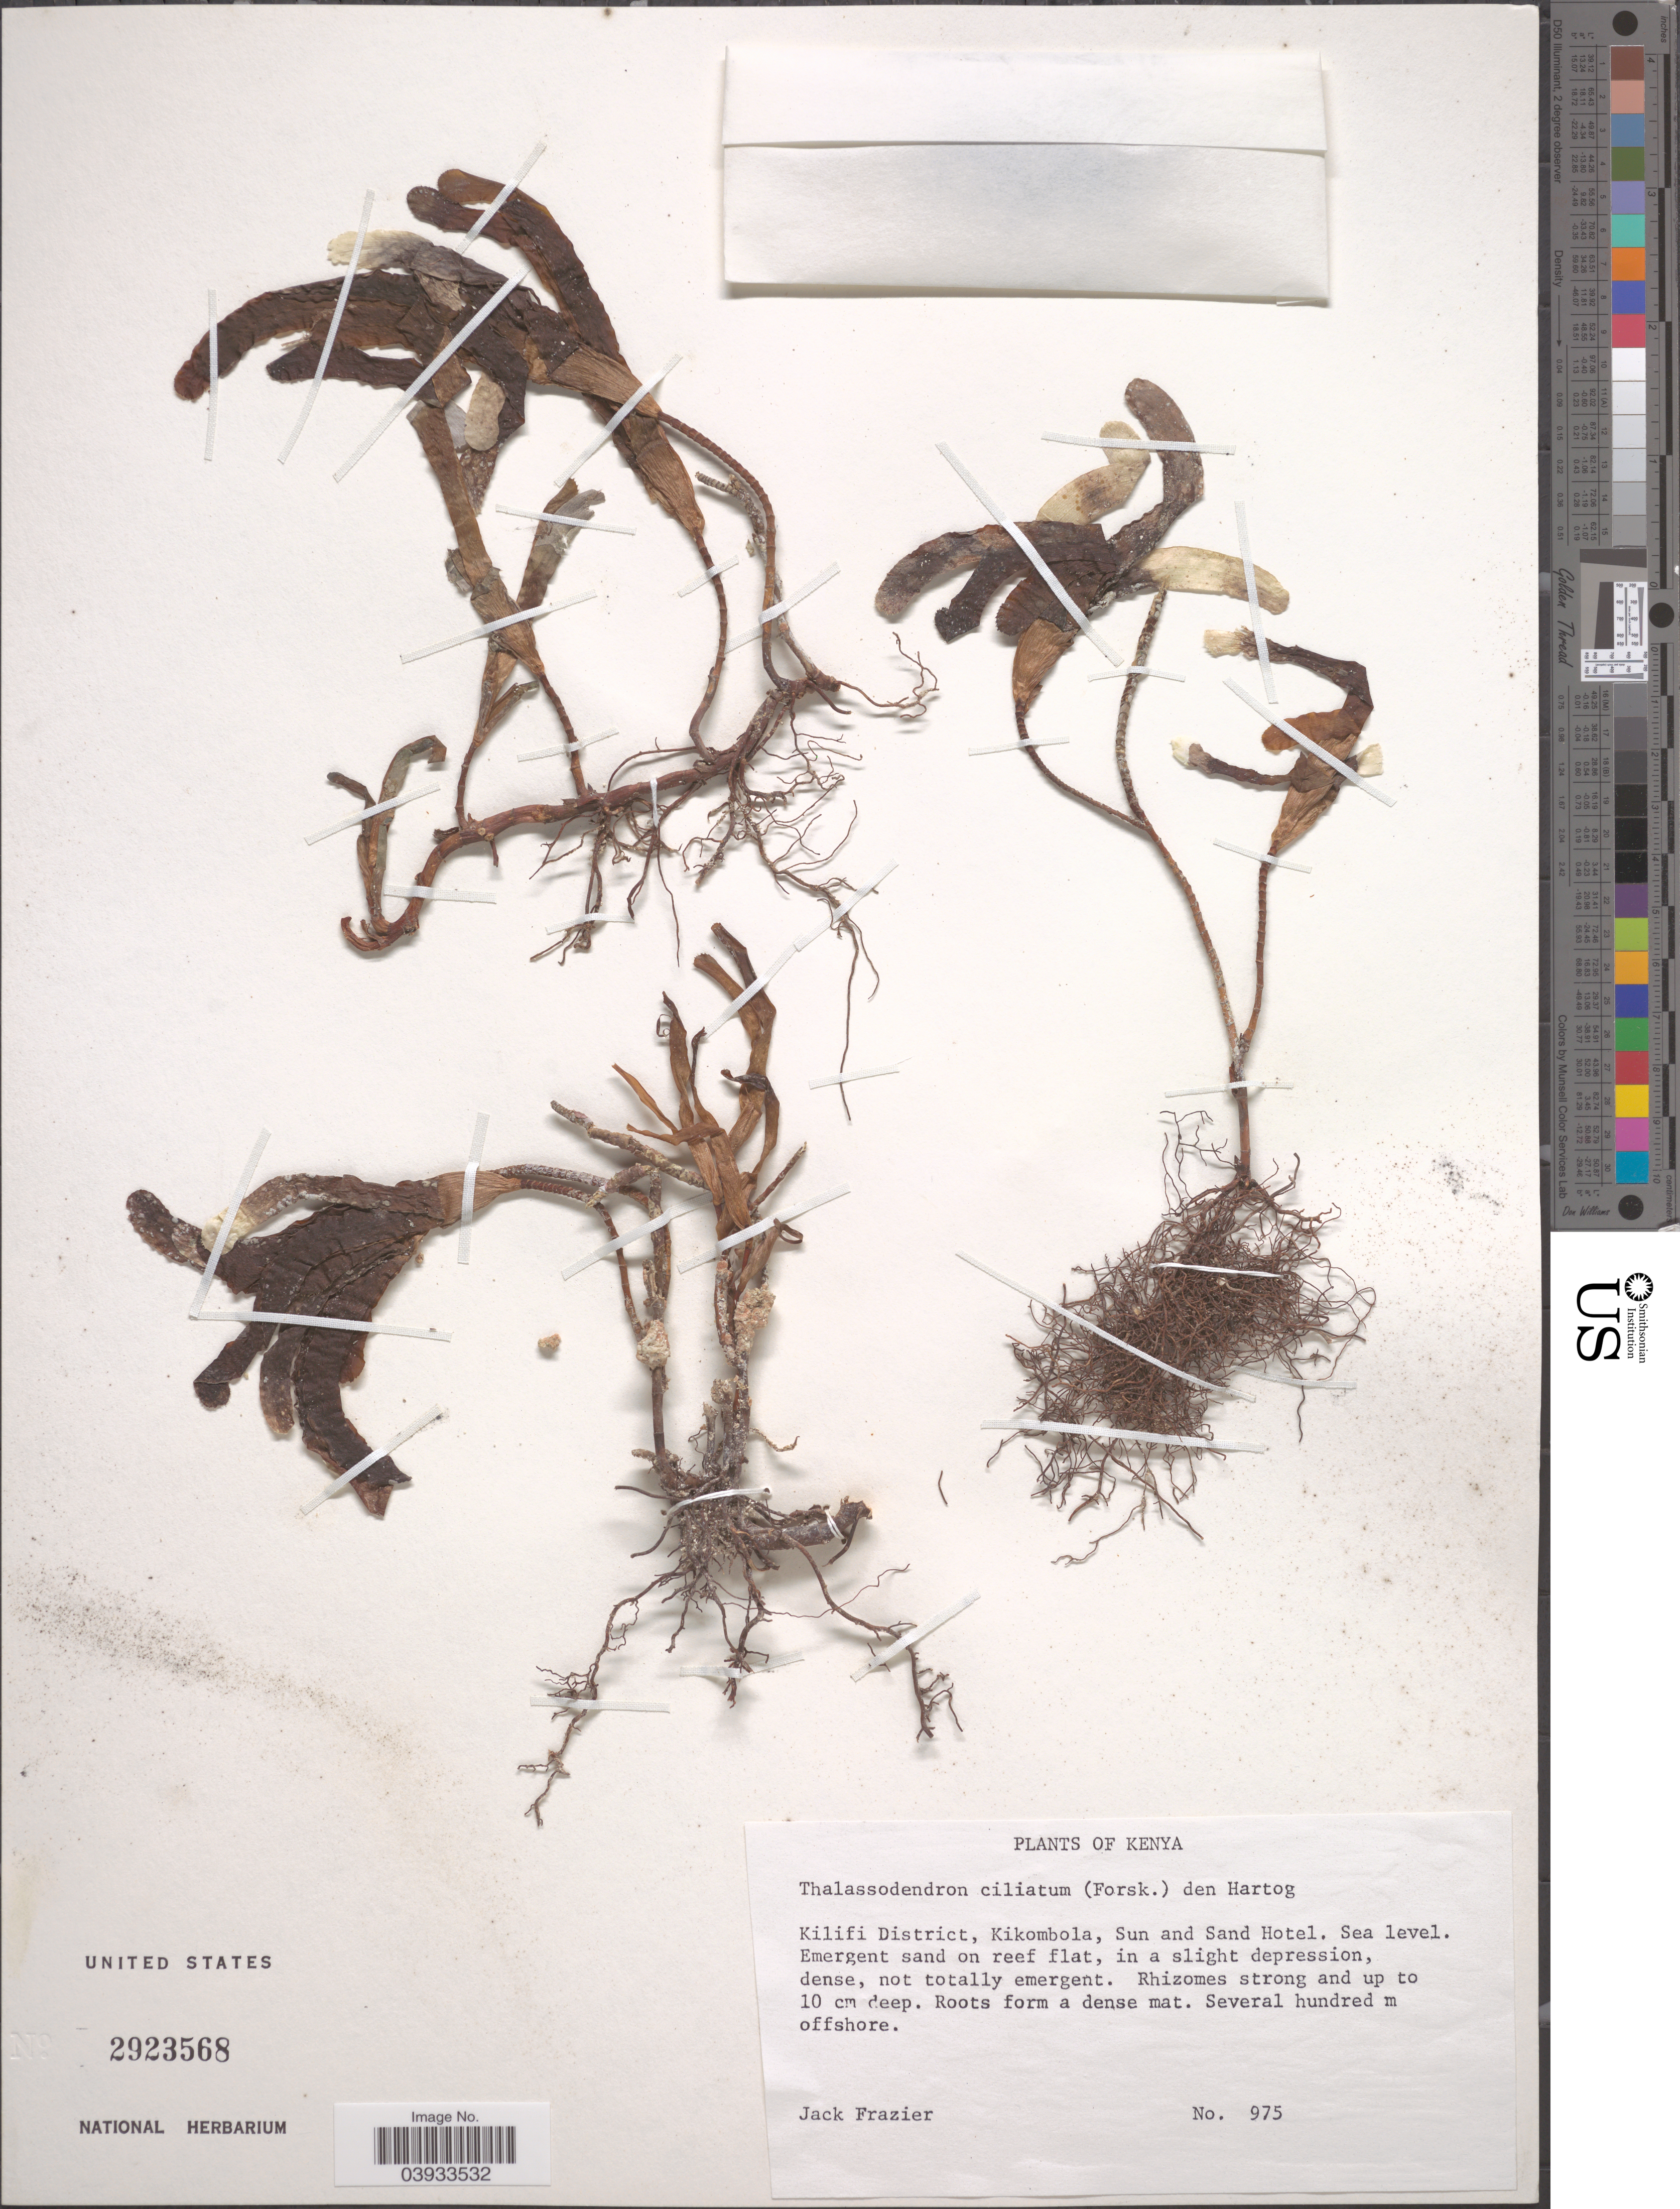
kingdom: Plantae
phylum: Tracheophyta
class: Liliopsida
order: Alismatales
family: Cymodoceaceae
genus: Thalassodendron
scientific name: Thalassodendron ciliatum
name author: (Forssk.) Hartog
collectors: J. Frazier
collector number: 975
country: Kenya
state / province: Kilifi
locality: Kilifi District, Kikombola, Sun and Sand Hotel. Several hundred m offshore.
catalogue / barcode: US 2923568